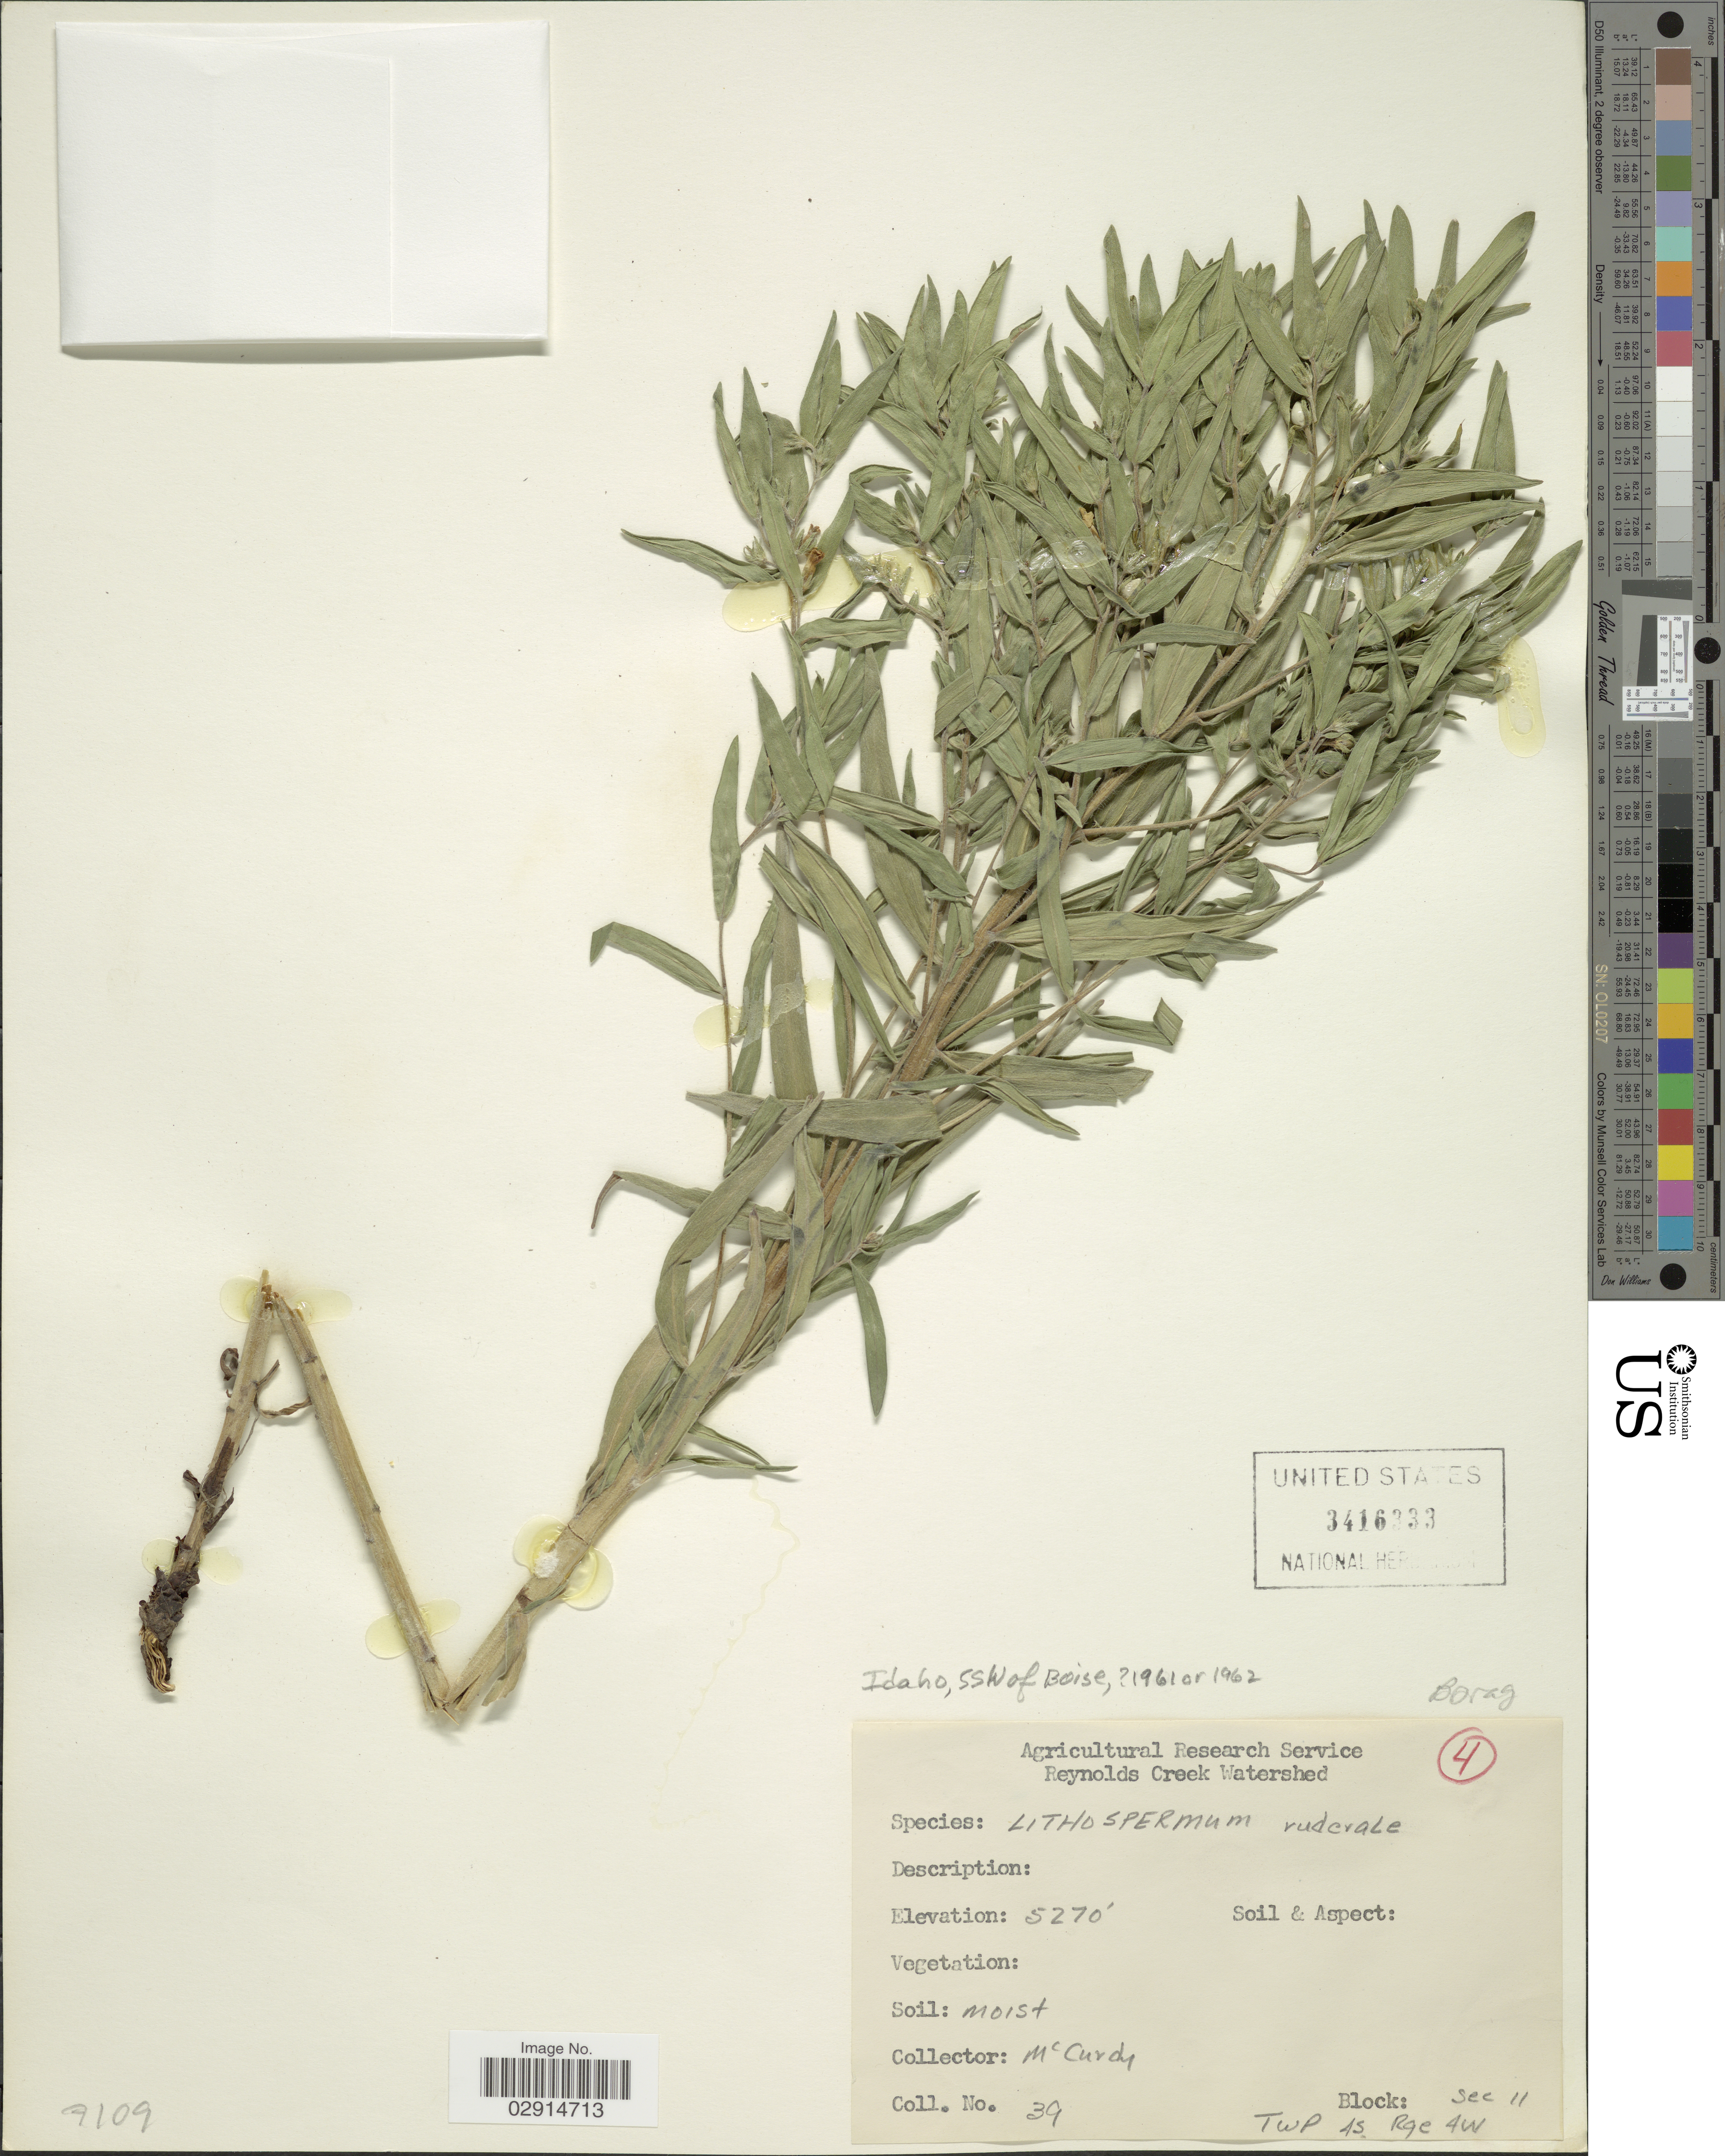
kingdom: Plantae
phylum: Tracheophyta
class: Magnoliopsida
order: Boraginales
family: Boraginaceae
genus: Lithospermum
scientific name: Lithospermum ruderale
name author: Douglas ex Lehm.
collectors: McCurdy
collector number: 39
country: United States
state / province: Idaho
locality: SSW of Boise. Twp 4S R9e 4w.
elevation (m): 1606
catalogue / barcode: US 3416333